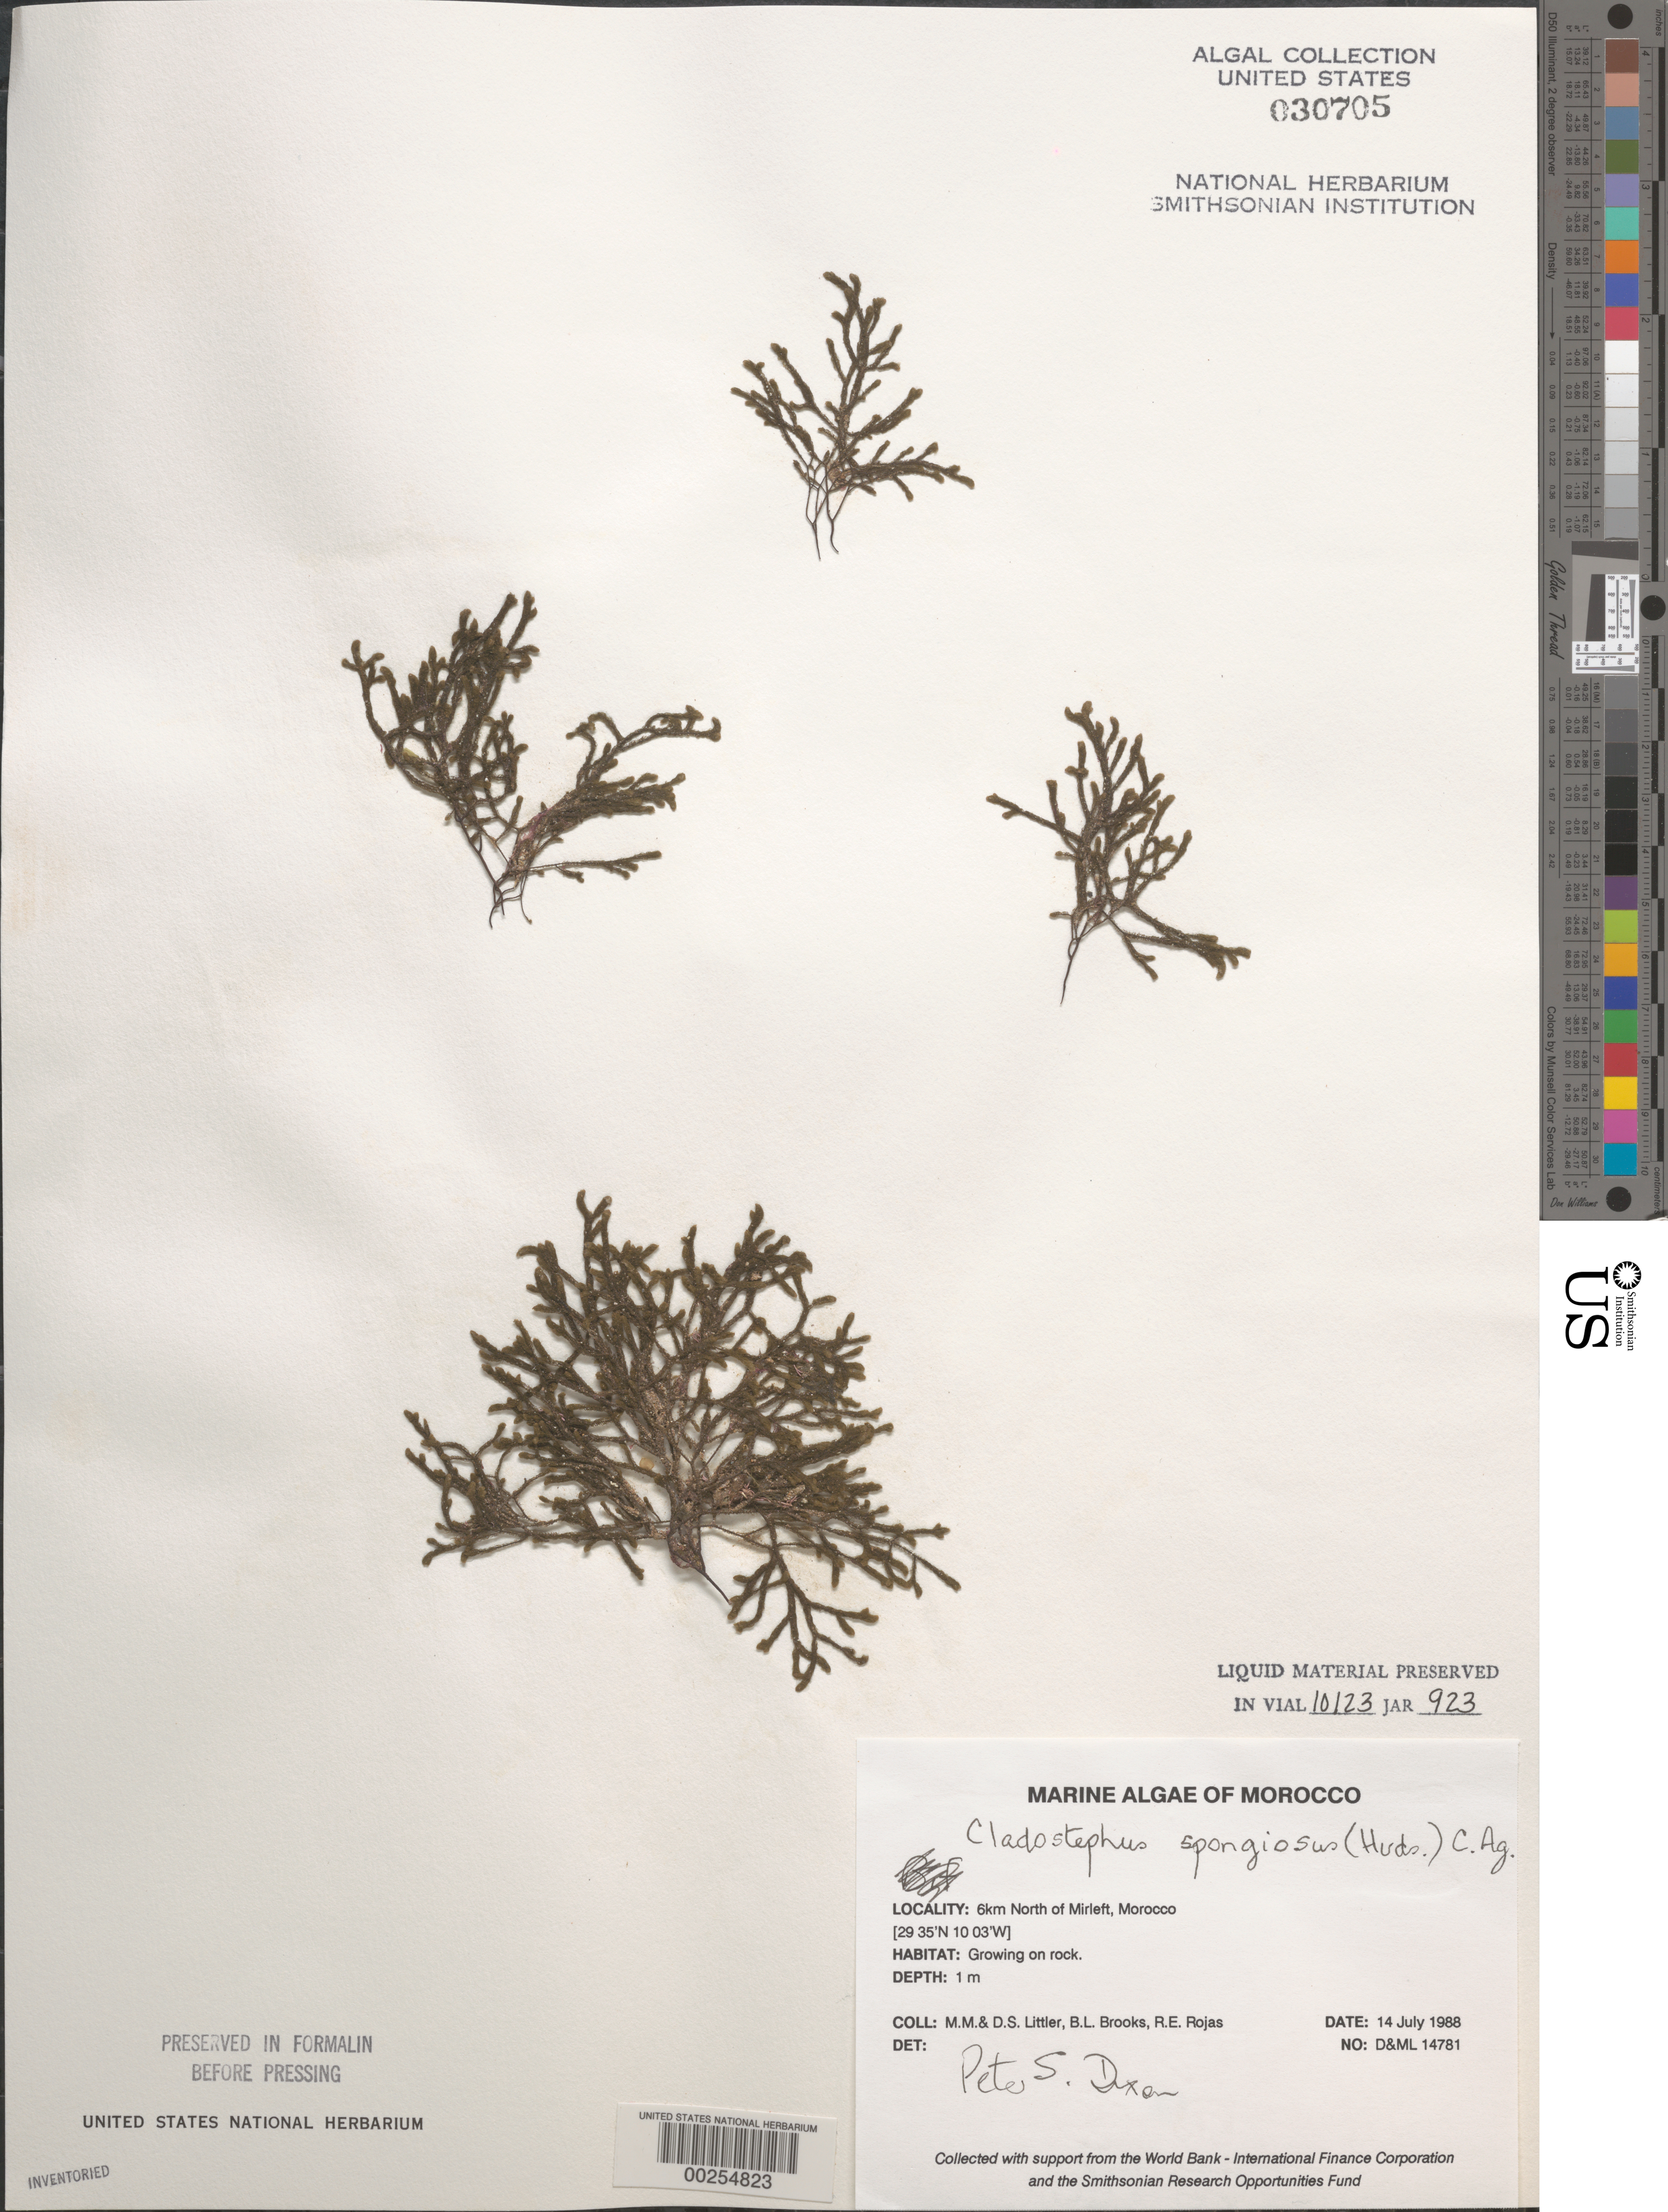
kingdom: Chromista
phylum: Ochrophyta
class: Phaeophyceae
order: Sphacelariales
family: Cladostephaceae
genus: Cladostephus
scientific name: Cladostephus spongiosus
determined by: Dixon, P. S.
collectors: M. M. Littler, D. S. Littler, B. Brooks & R. Rojas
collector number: D&ML 14781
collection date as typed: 14 Jul 1988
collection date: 1988-07-14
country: Morocco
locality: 6 km north of Mirleft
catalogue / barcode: US 30705